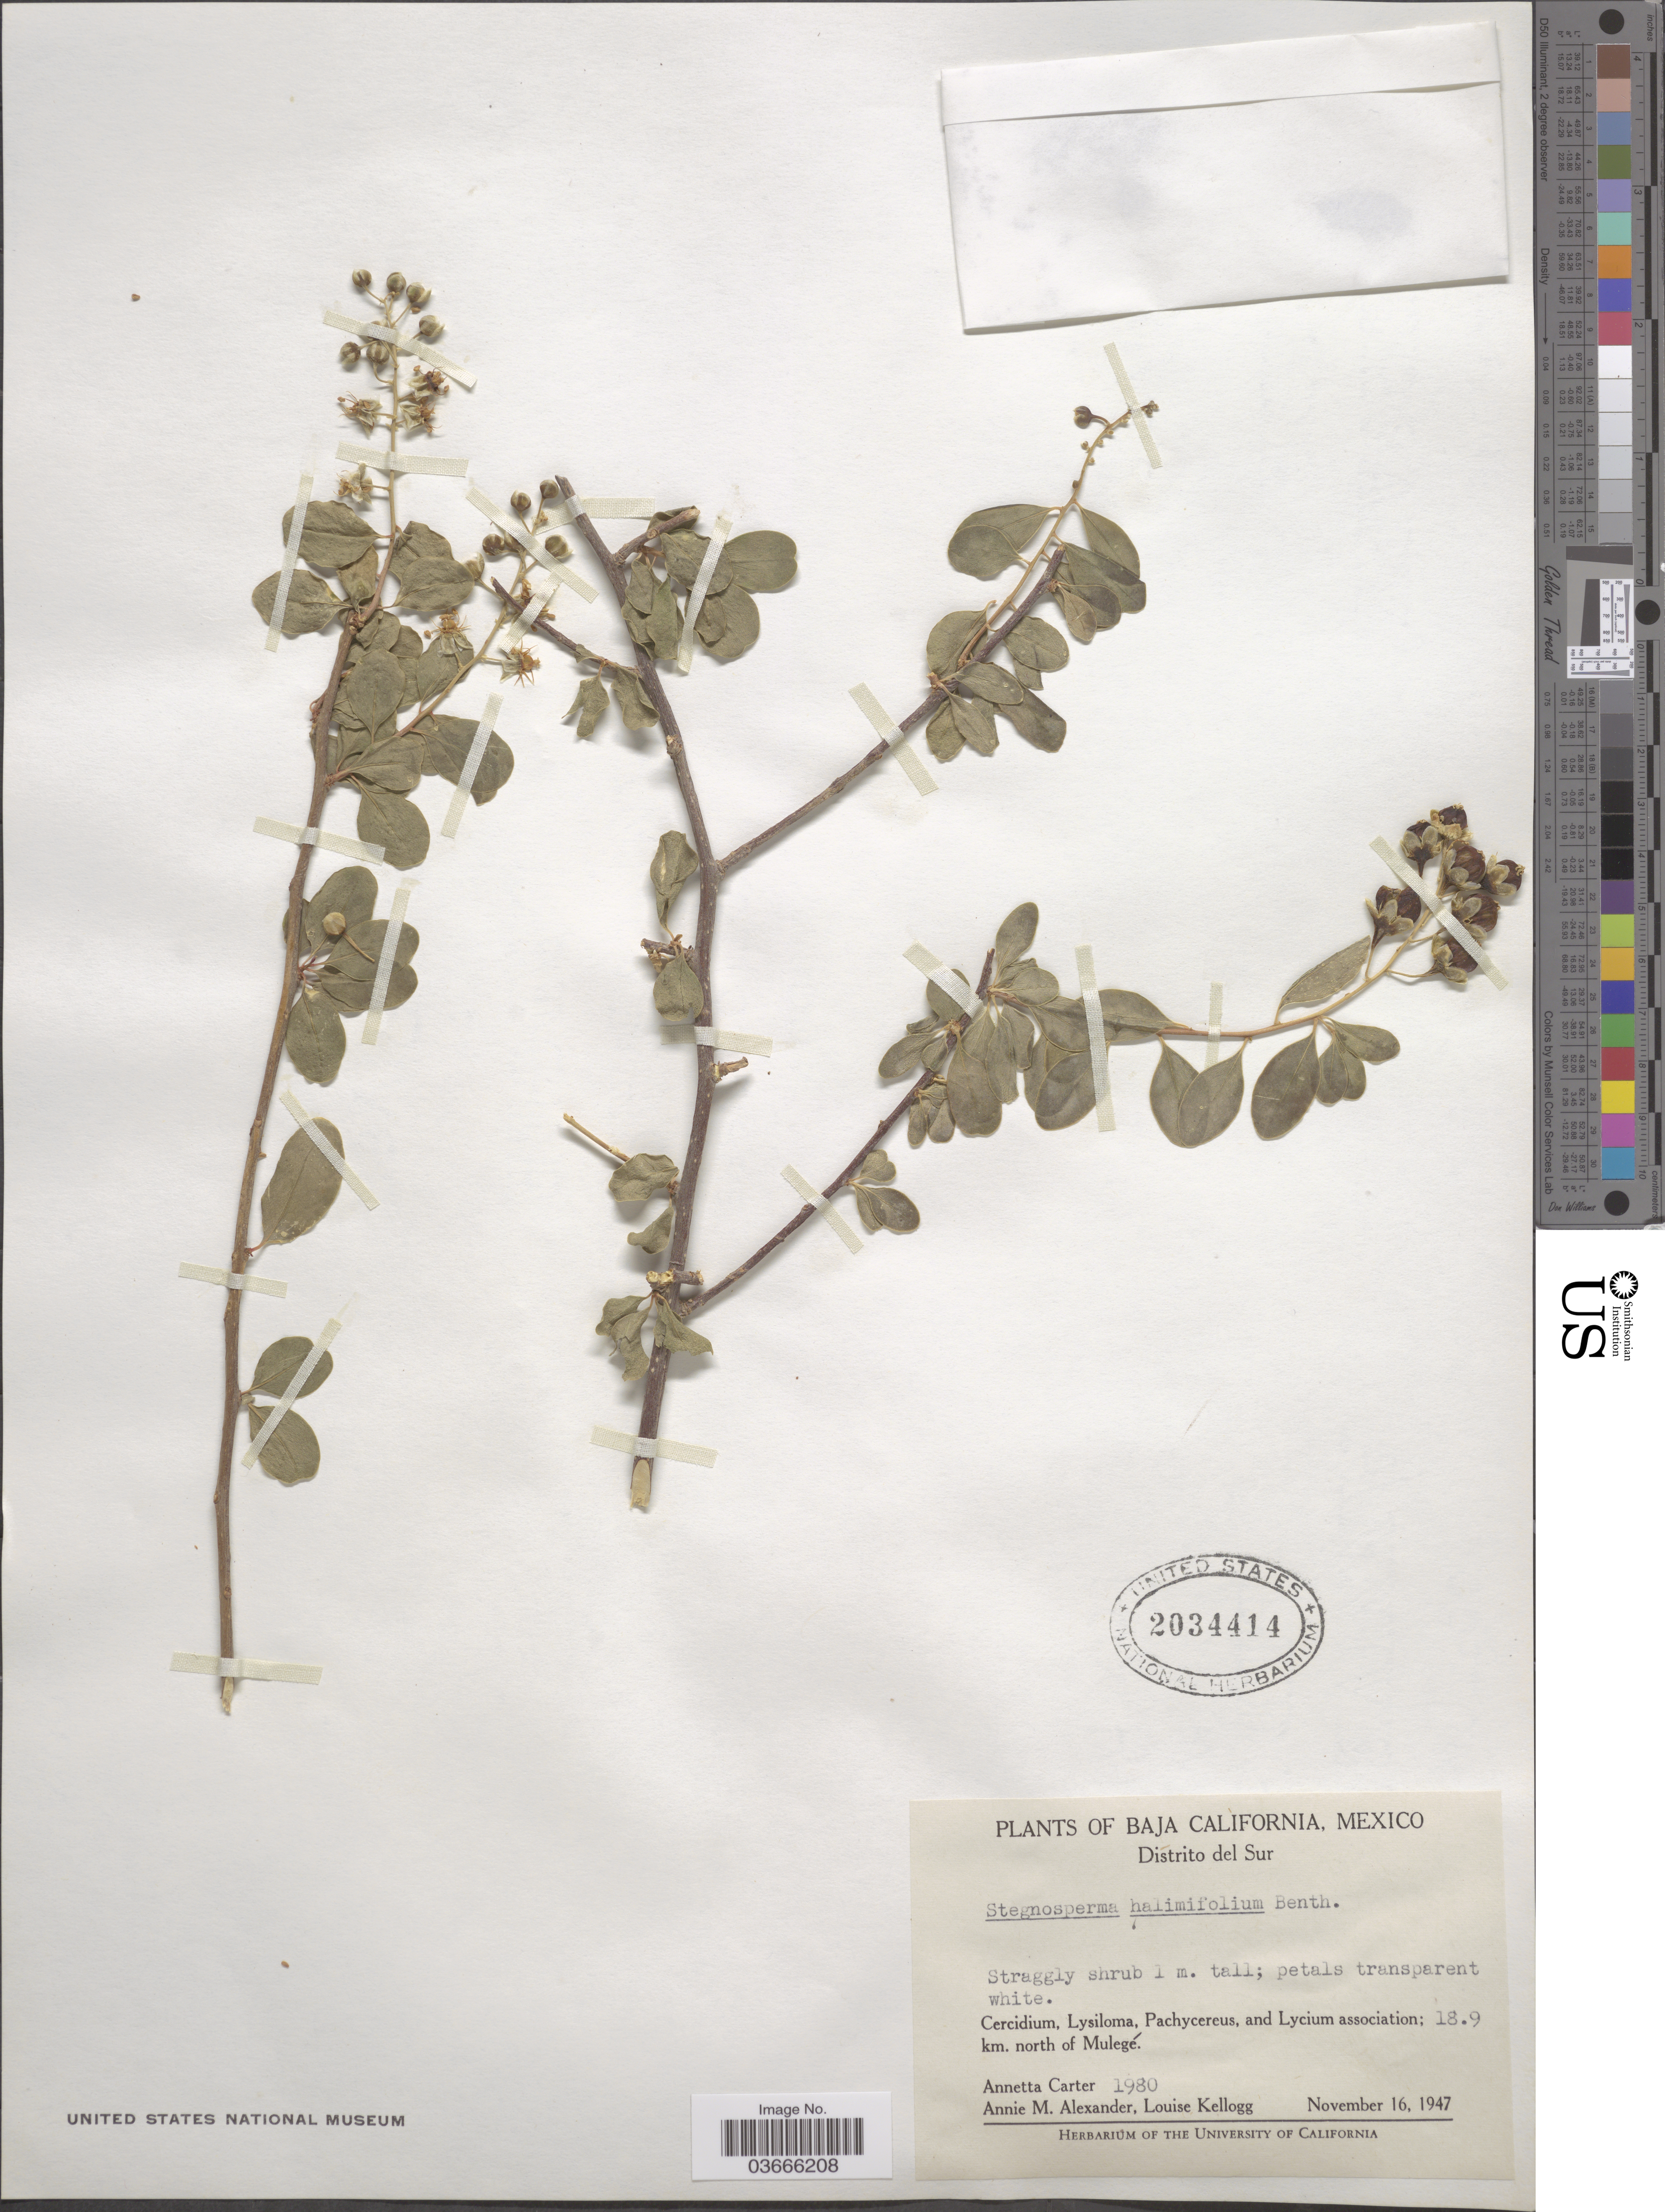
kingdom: Plantae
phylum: Tracheophyta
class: Magnoliopsida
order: Caryophyllales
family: Stegnospermataceae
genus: Stegnosperma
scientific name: Stegnosperma halimifolium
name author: Benth.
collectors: A. Carter, A. M. Alexander & L. Kellogg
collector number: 1980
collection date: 1947-11-16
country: Mexico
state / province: Baja California Sur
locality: Distrito del Sur. 18.9 km. north of Mulegé.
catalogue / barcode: US 2034414